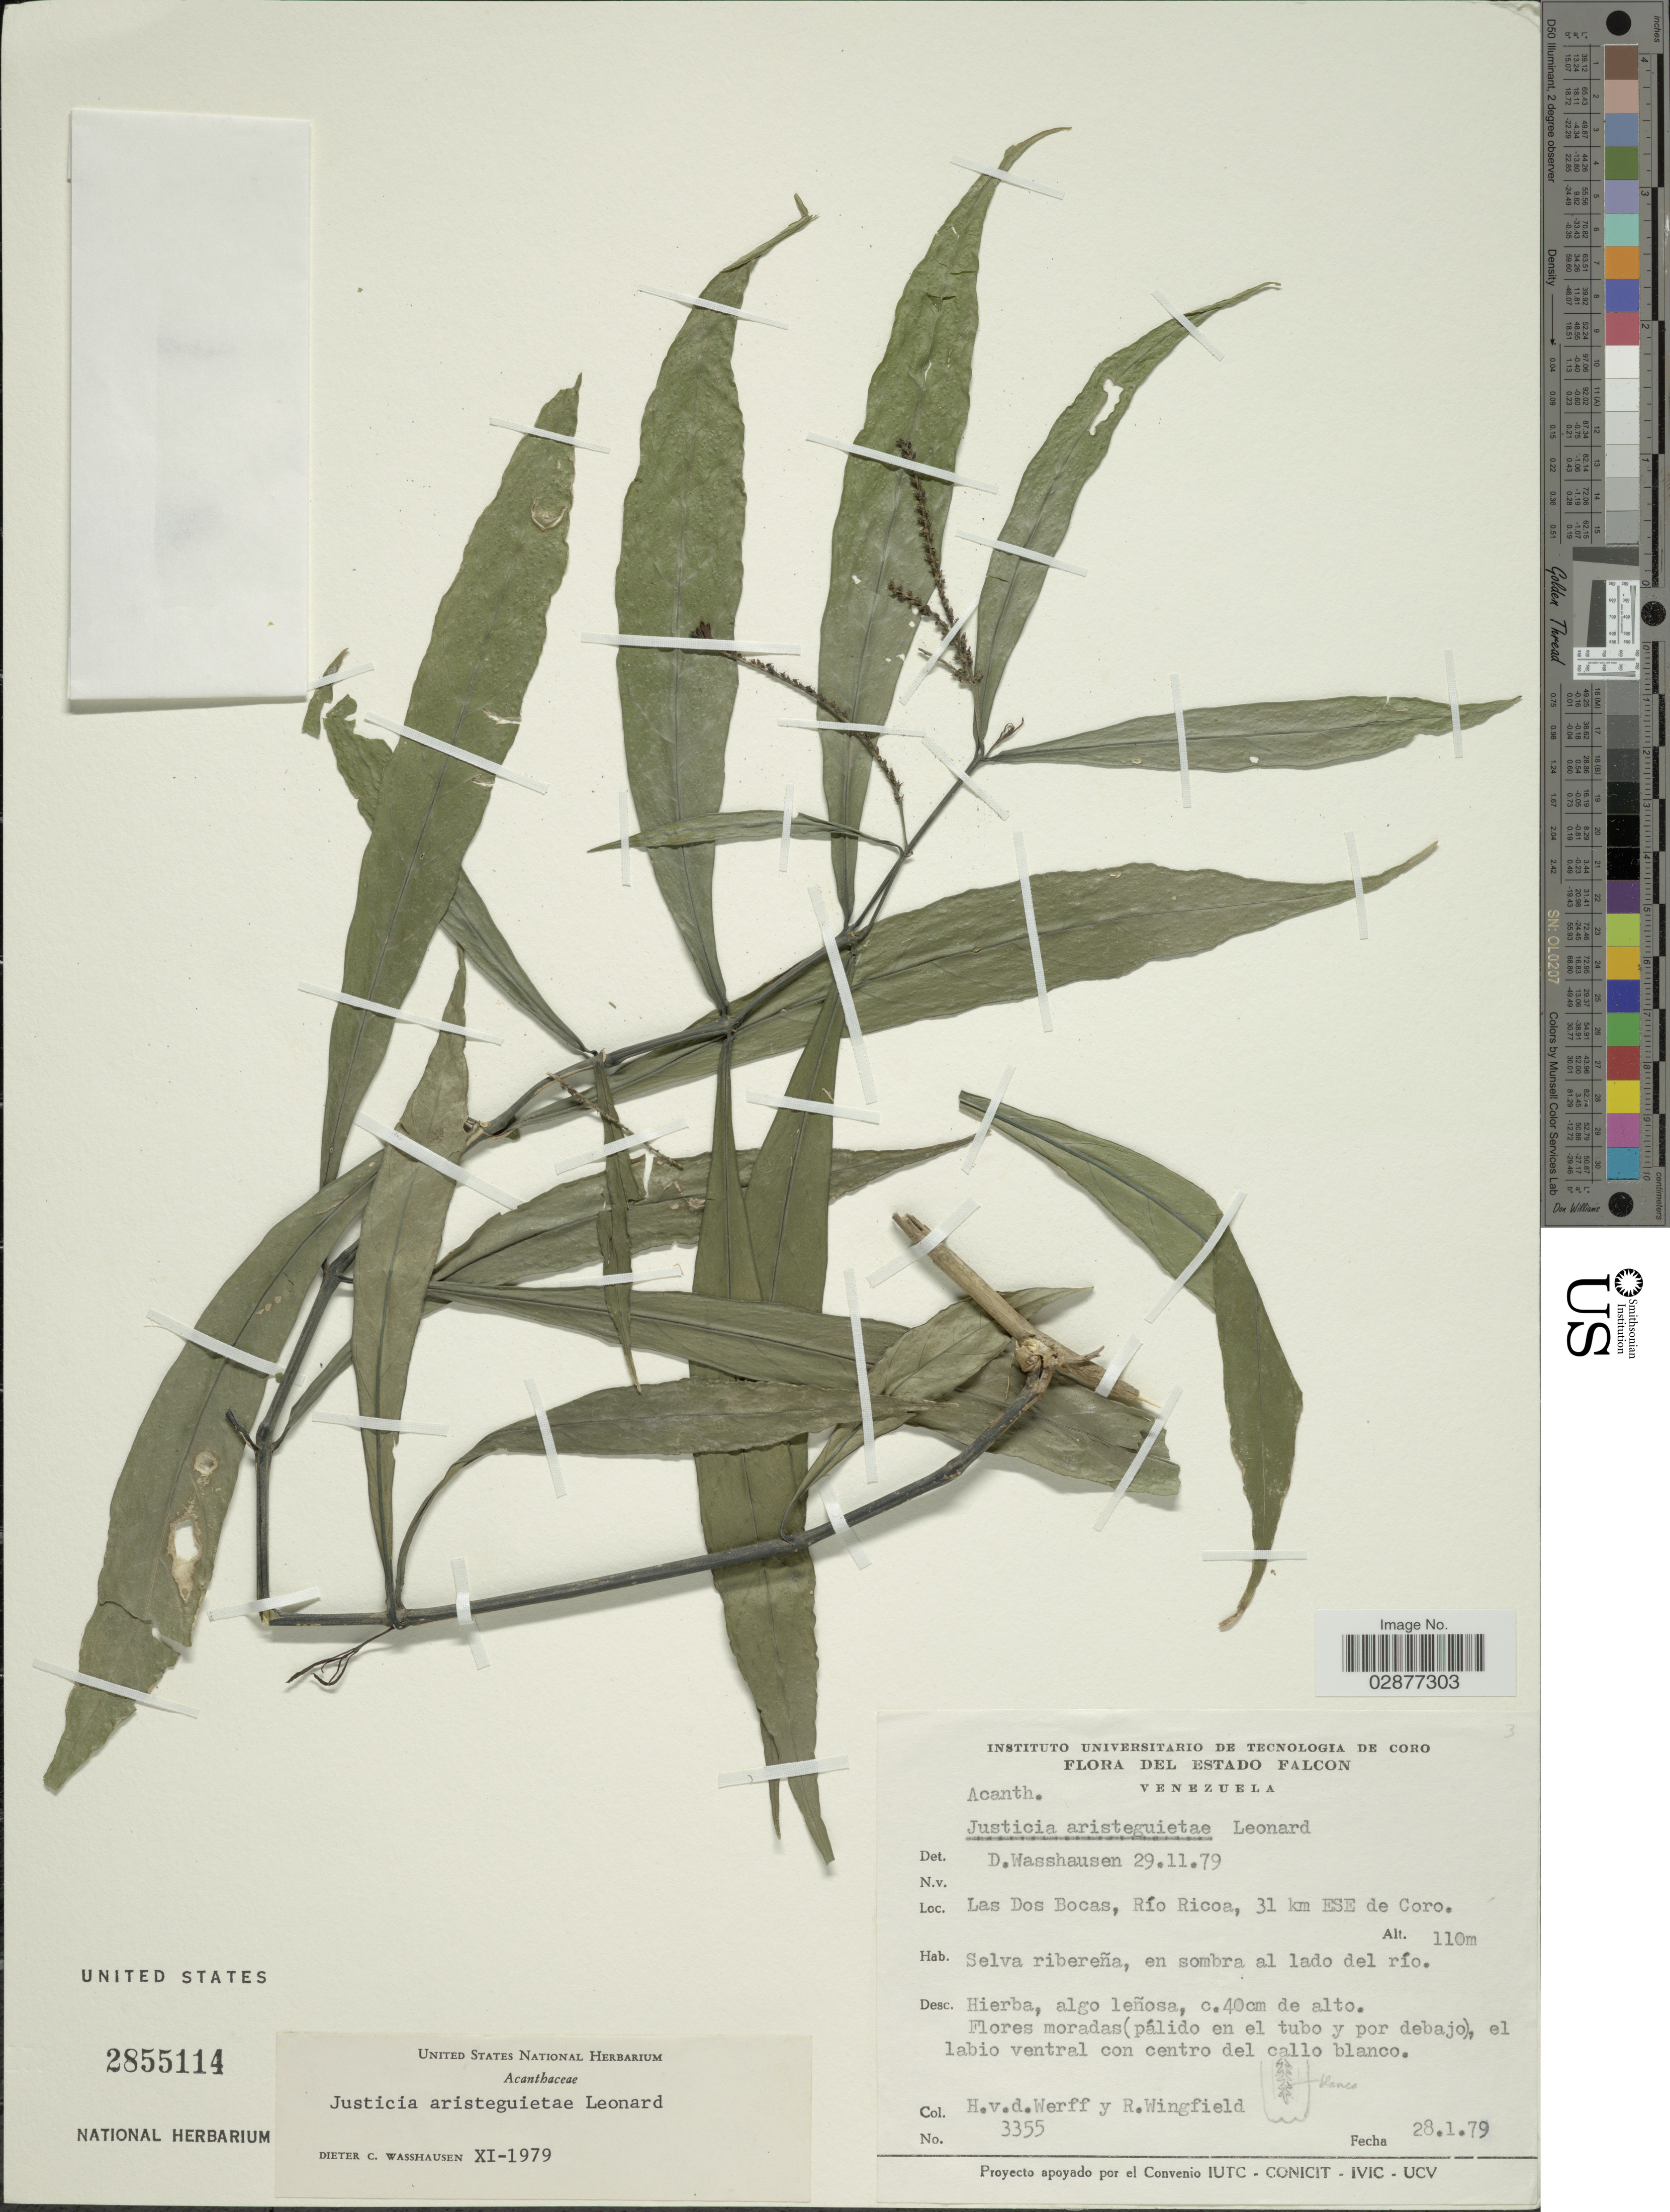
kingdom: Plantae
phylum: Tracheophyta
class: Magnoliopsida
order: Lamiales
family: Acanthaceae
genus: Justicia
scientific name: Justicia aristeguietae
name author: Leonard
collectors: H. van der Werff & R. Wingfield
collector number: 3355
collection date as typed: Transcribed d/m/y: 28/1/79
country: Venezuela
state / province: Falcón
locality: Las Dos Bocas, Río Ricoa, 31 km ESE de Coro.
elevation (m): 110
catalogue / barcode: US 2855114